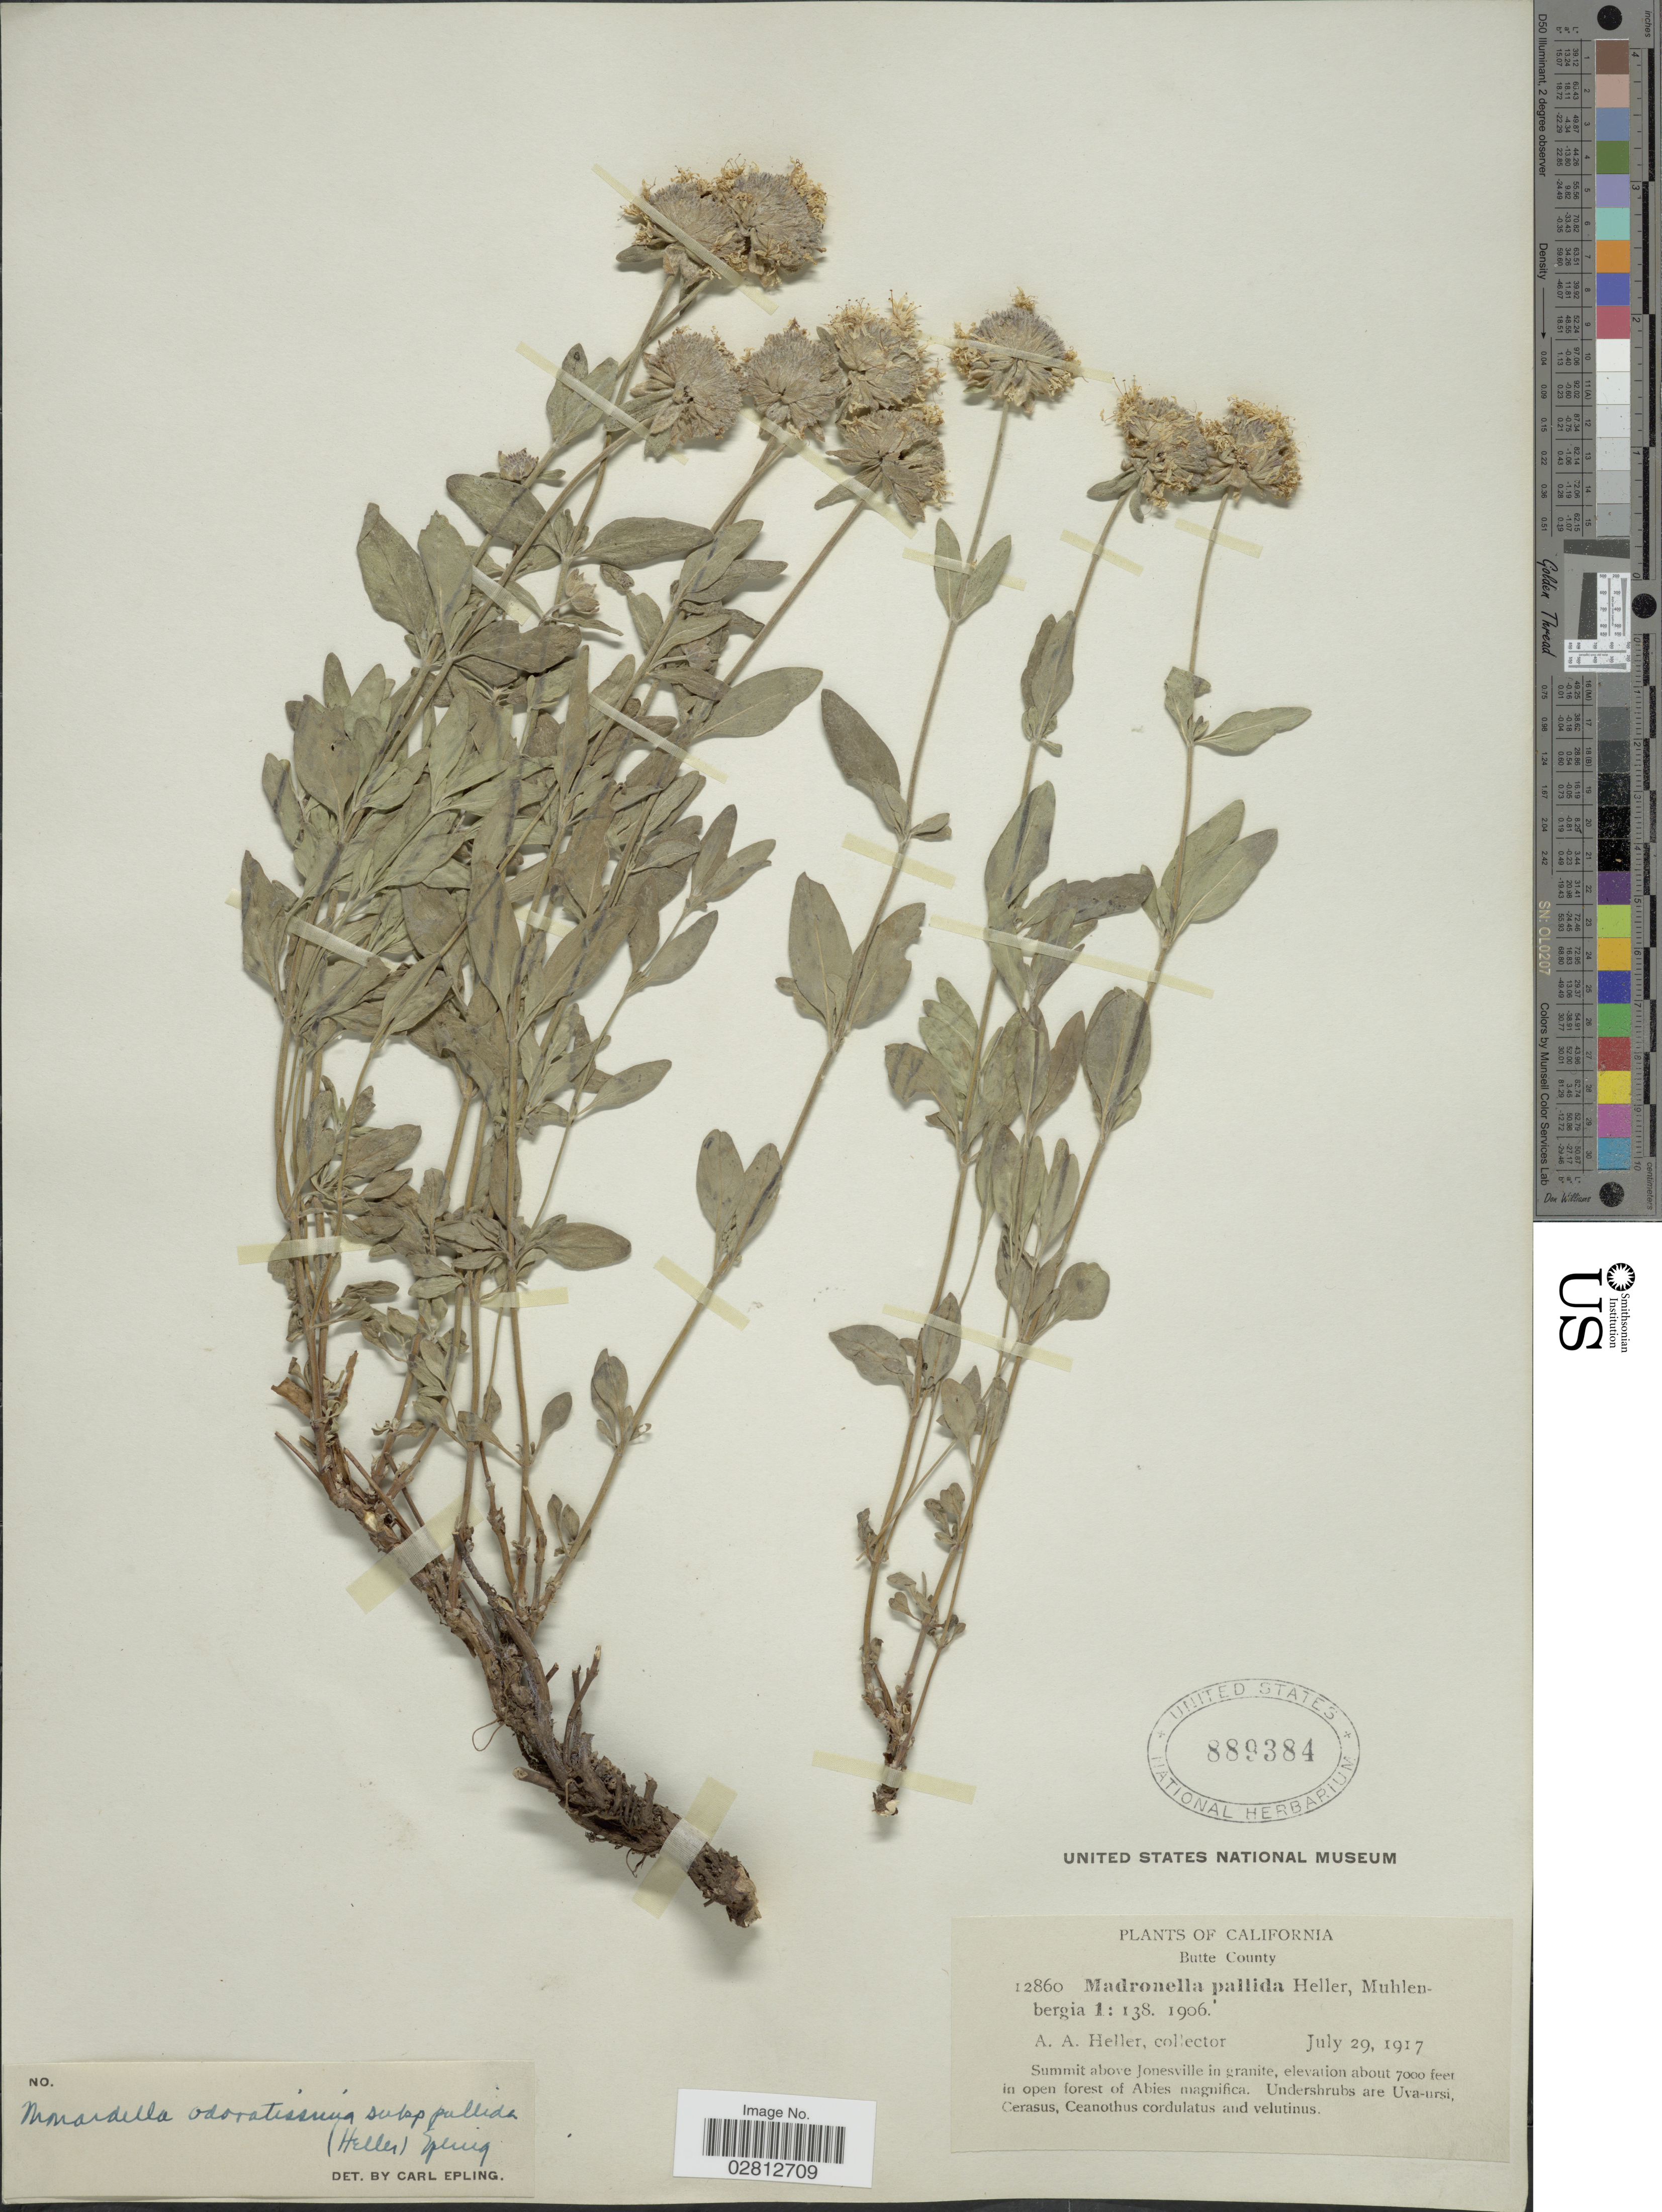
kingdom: Plantae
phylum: Tracheophyta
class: Magnoliopsida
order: Lamiales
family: Lamiaceae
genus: Monardella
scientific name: Monardella odoratissima subsp. pallida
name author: (A. Heller) Epling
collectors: A. A. Heller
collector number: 12860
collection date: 1917-07-29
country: United States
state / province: California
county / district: Butte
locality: Butte County, Summit above Jonesville.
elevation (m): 2134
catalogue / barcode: US 889384